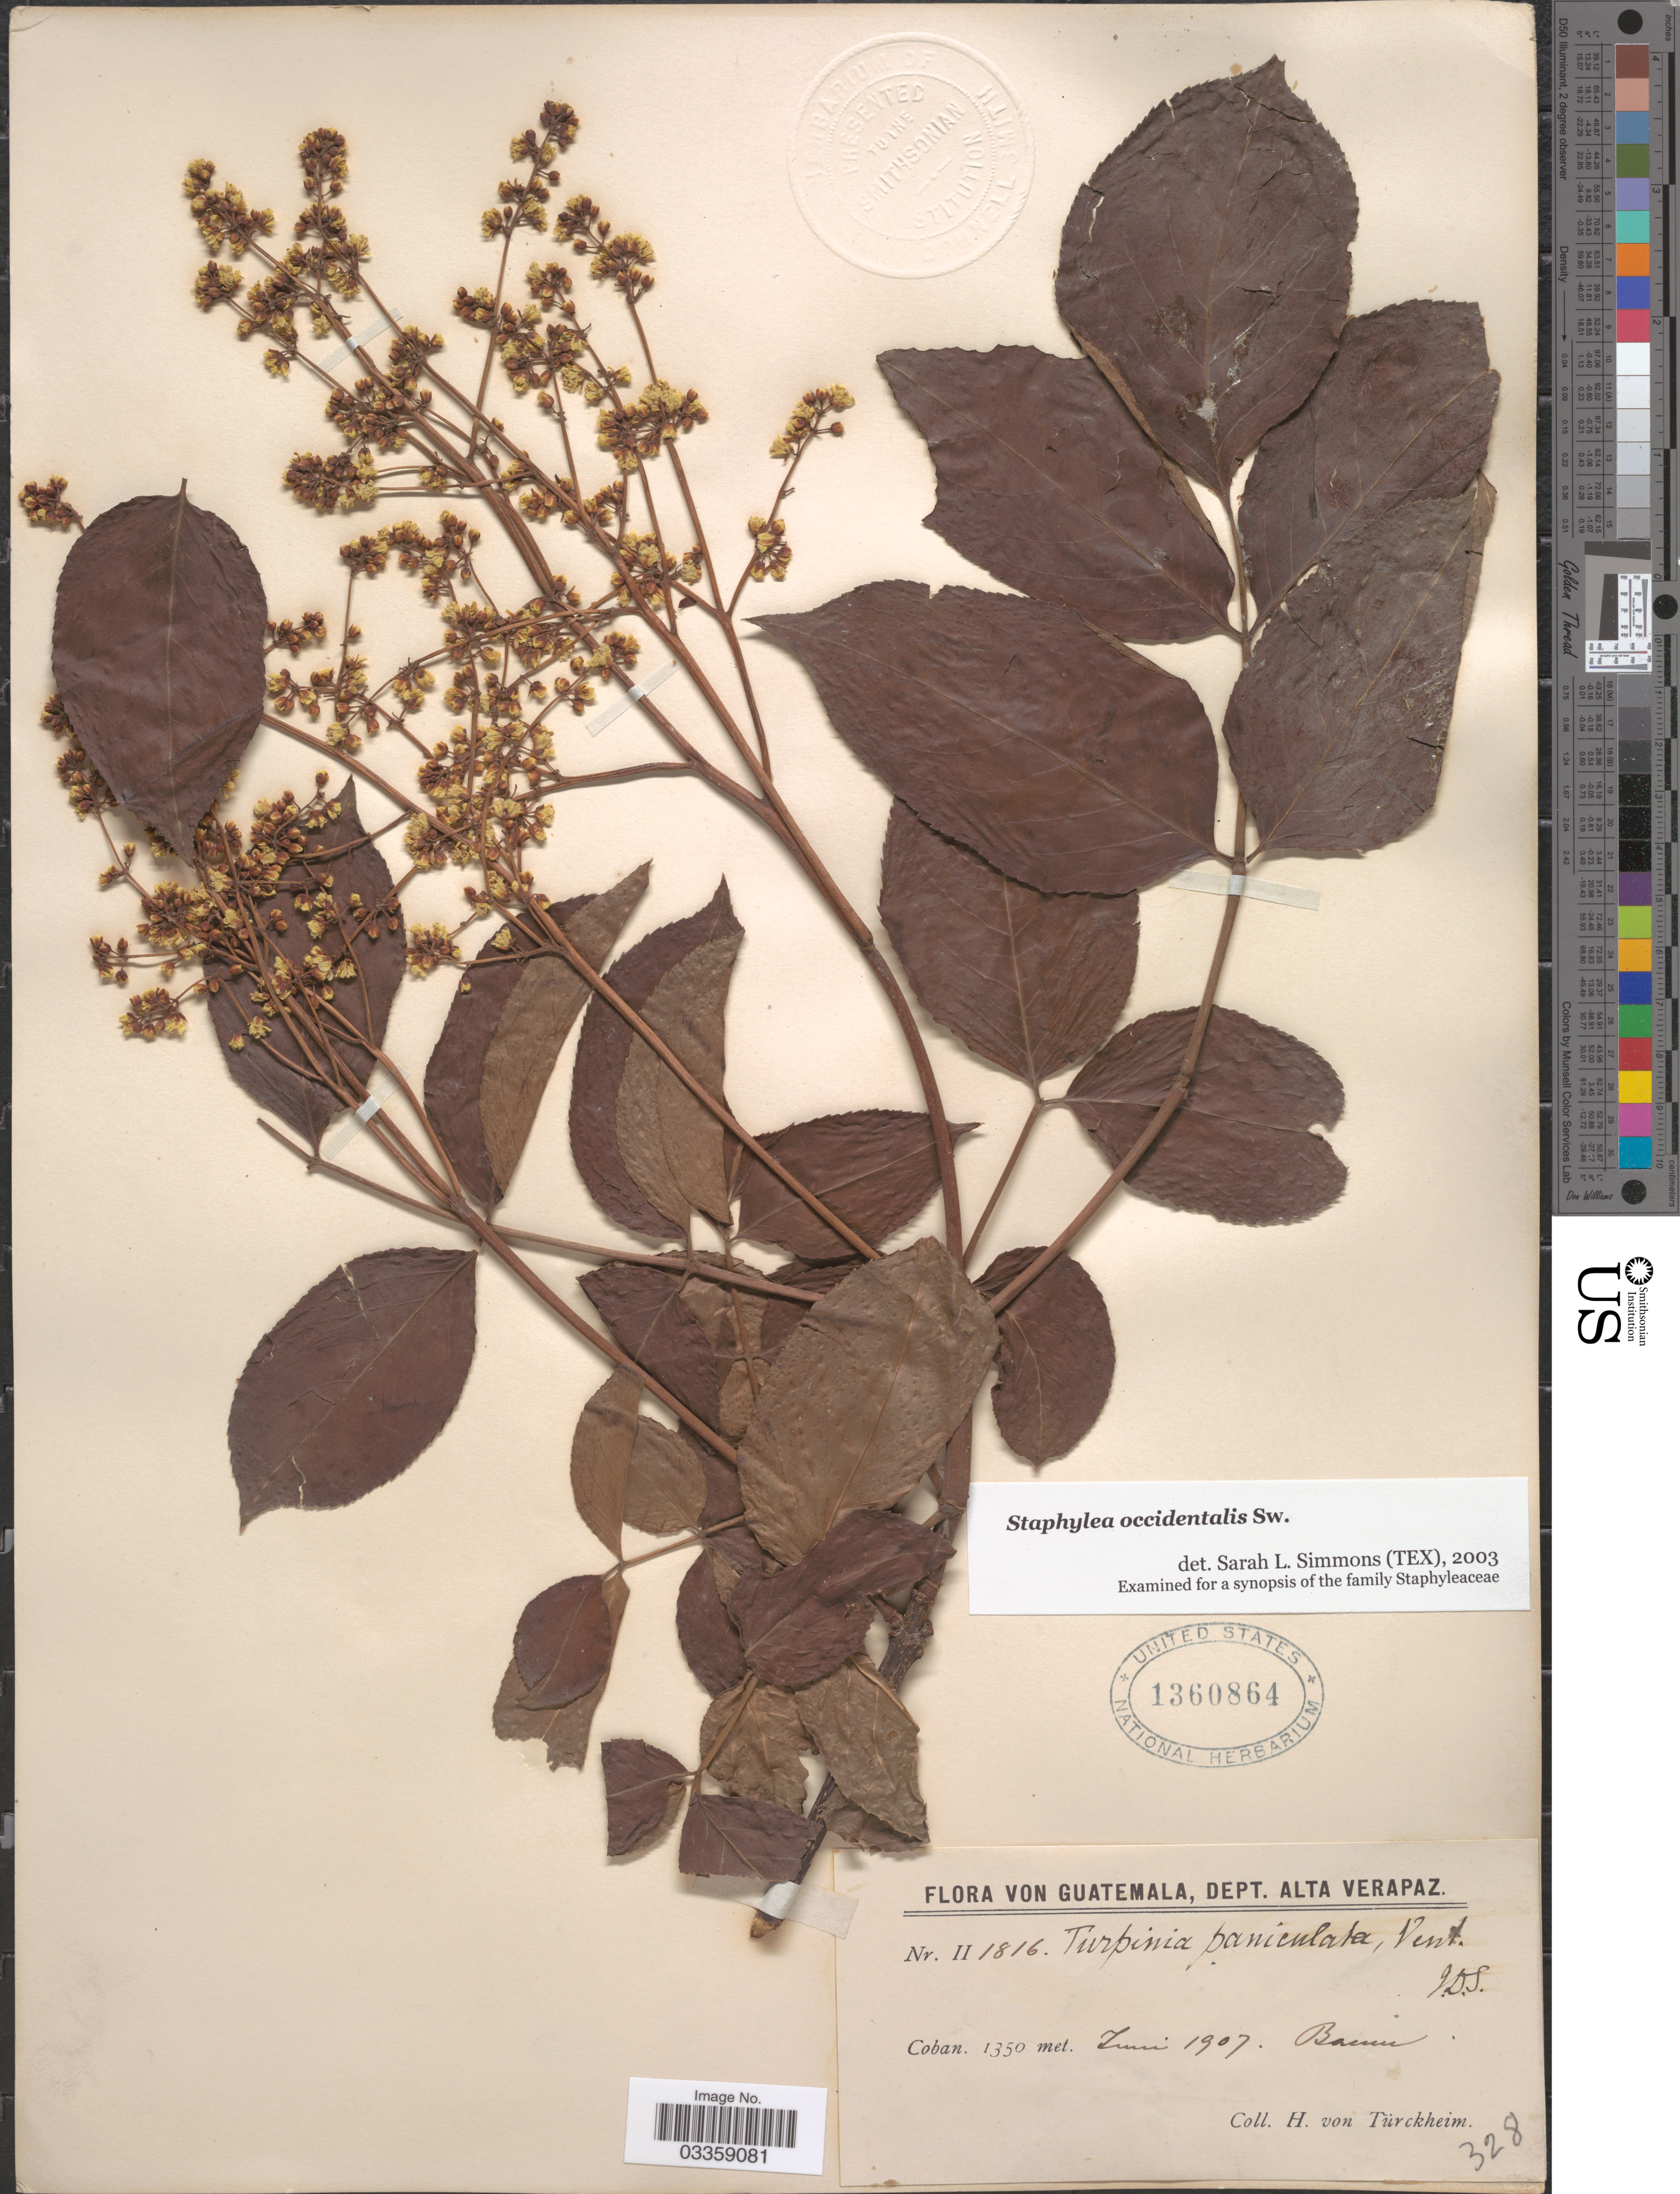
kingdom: Plantae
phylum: Tracheophyta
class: Magnoliopsida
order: Crossosomatales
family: Staphyleaceae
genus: Turpinia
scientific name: Turpinia occidentalis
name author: (Sw.) G. Don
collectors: H. von Türckheim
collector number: II 1816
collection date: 1907-06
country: Guatemala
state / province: Alta Verapaz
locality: Dept. Alta Verapaz. Coban.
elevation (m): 1350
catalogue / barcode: US 1360864